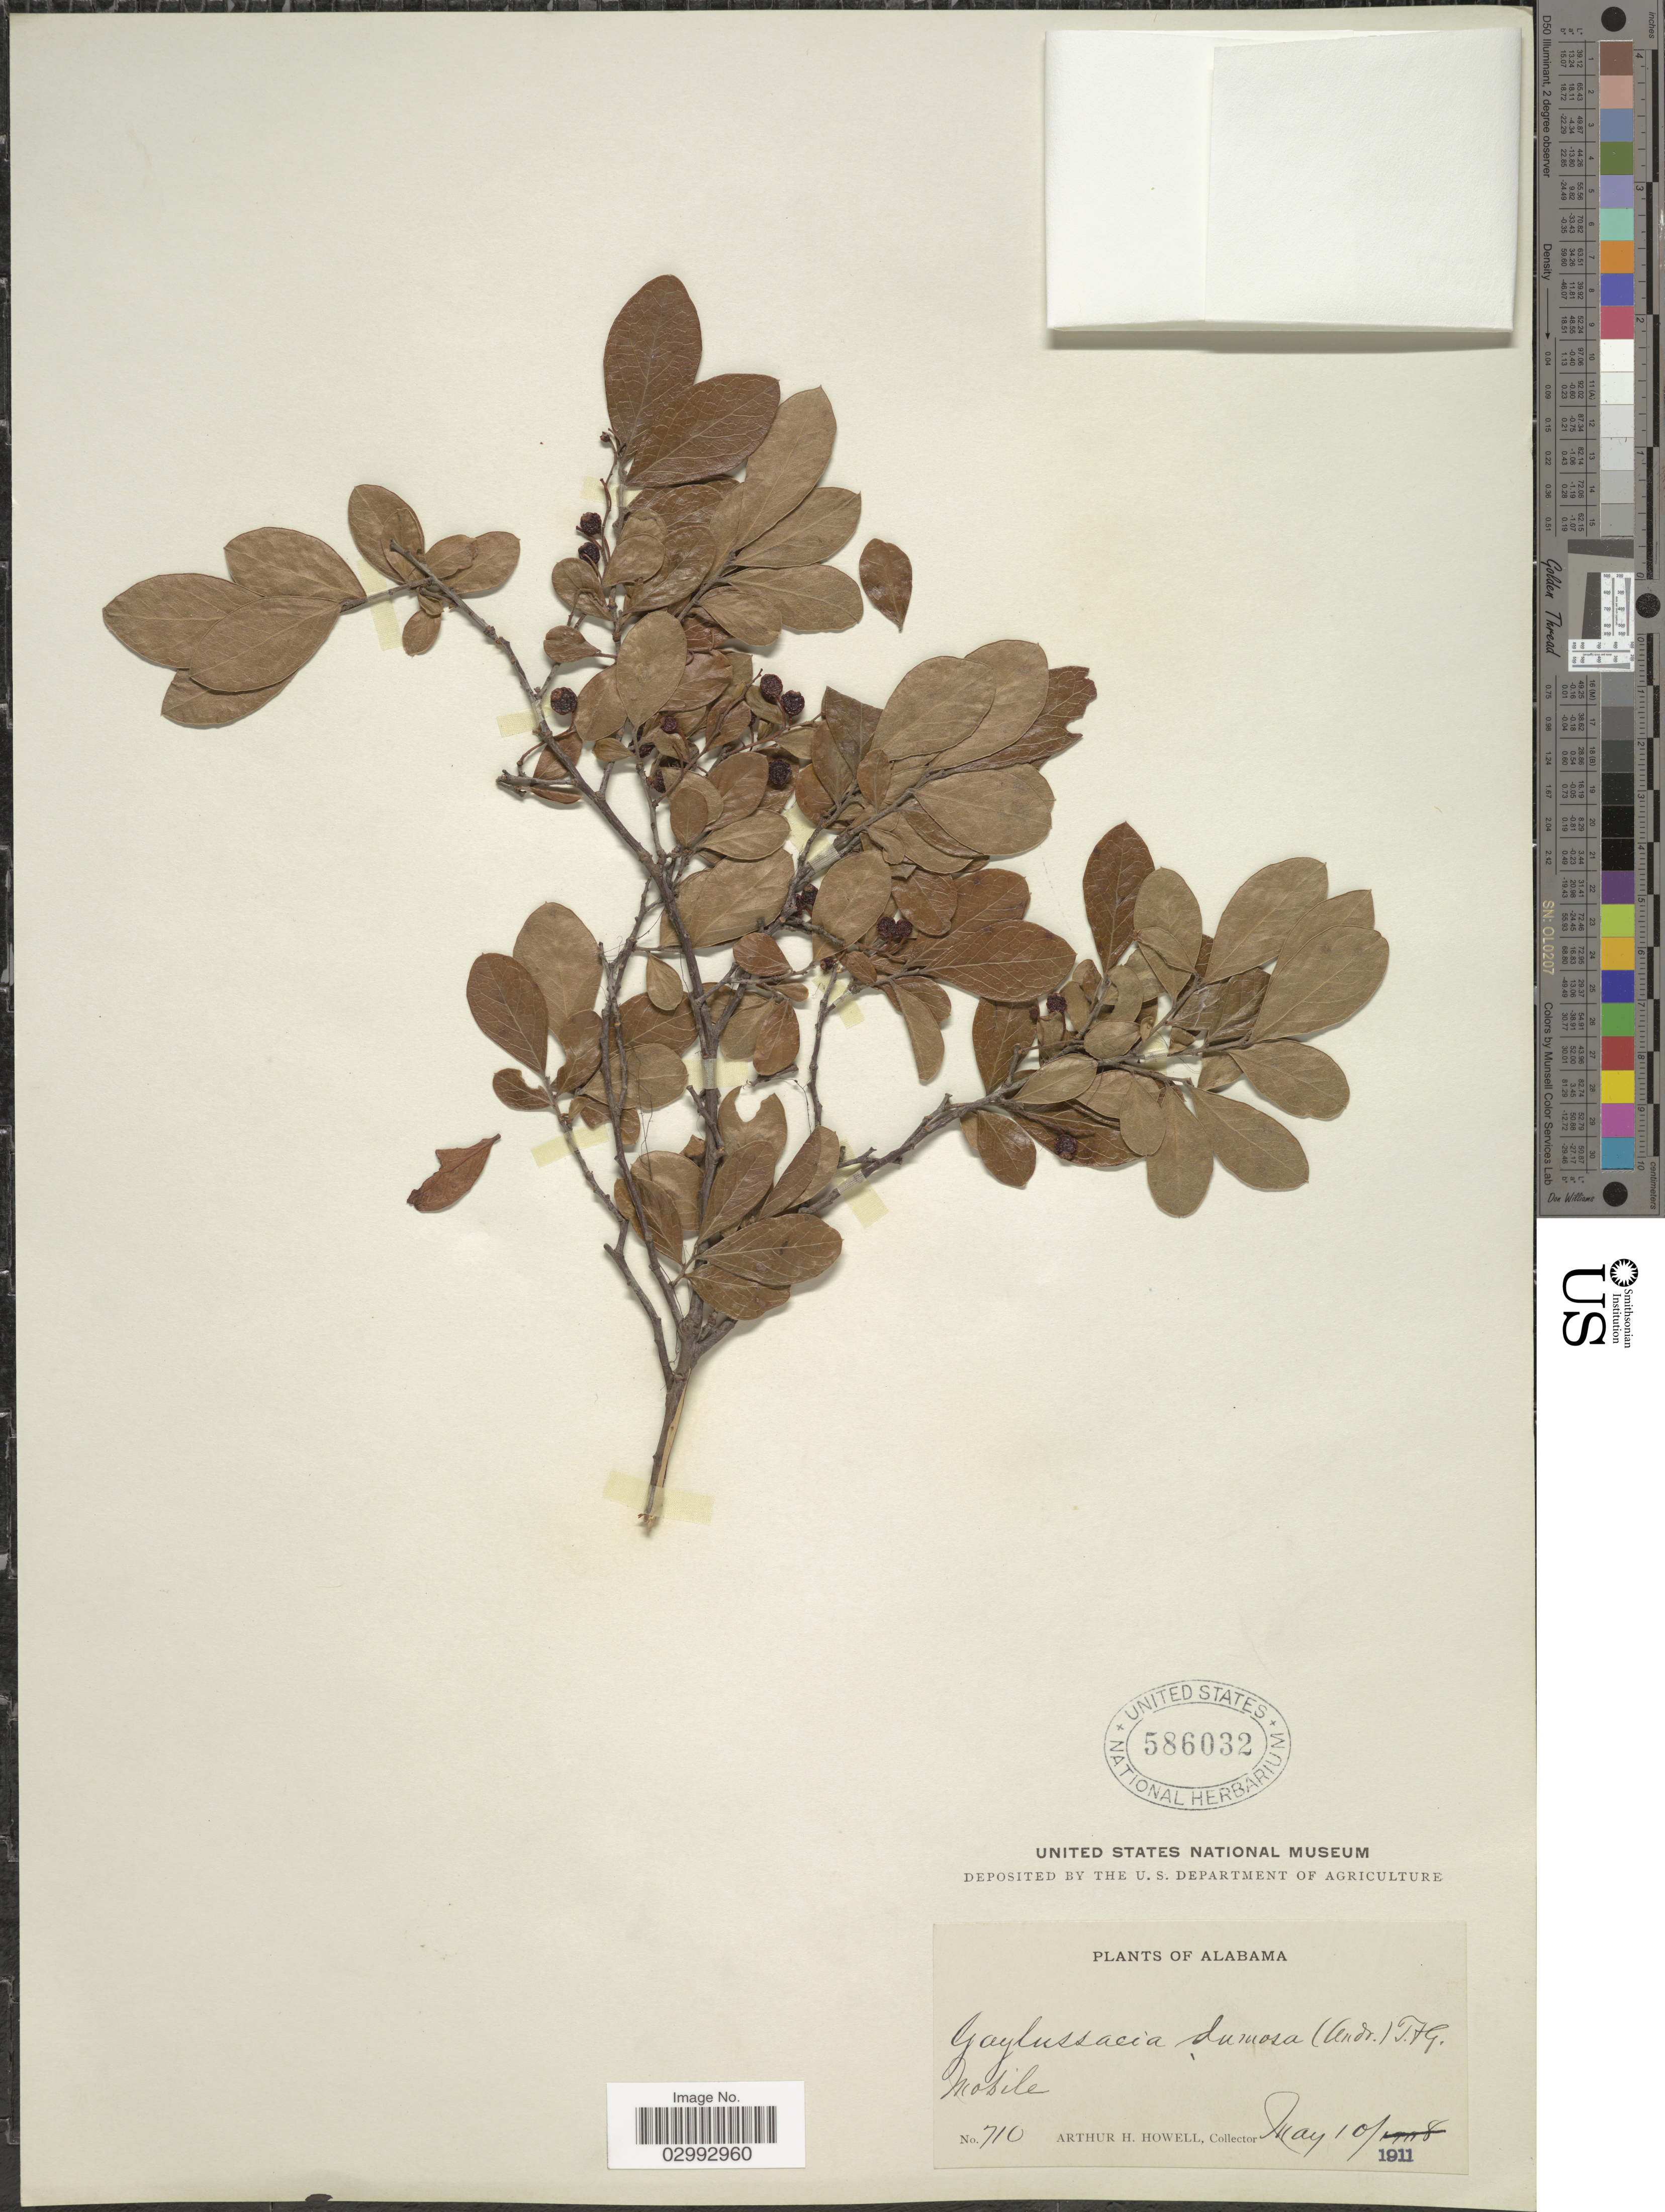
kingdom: Plantae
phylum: Tracheophyta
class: Magnoliopsida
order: Ericales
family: Ericaceae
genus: Batodendron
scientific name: Batodendron arboreum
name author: Nutt.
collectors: A. H. Howell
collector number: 710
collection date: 1911-05-10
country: United States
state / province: Alabama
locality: Mobile.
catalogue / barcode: US 586032